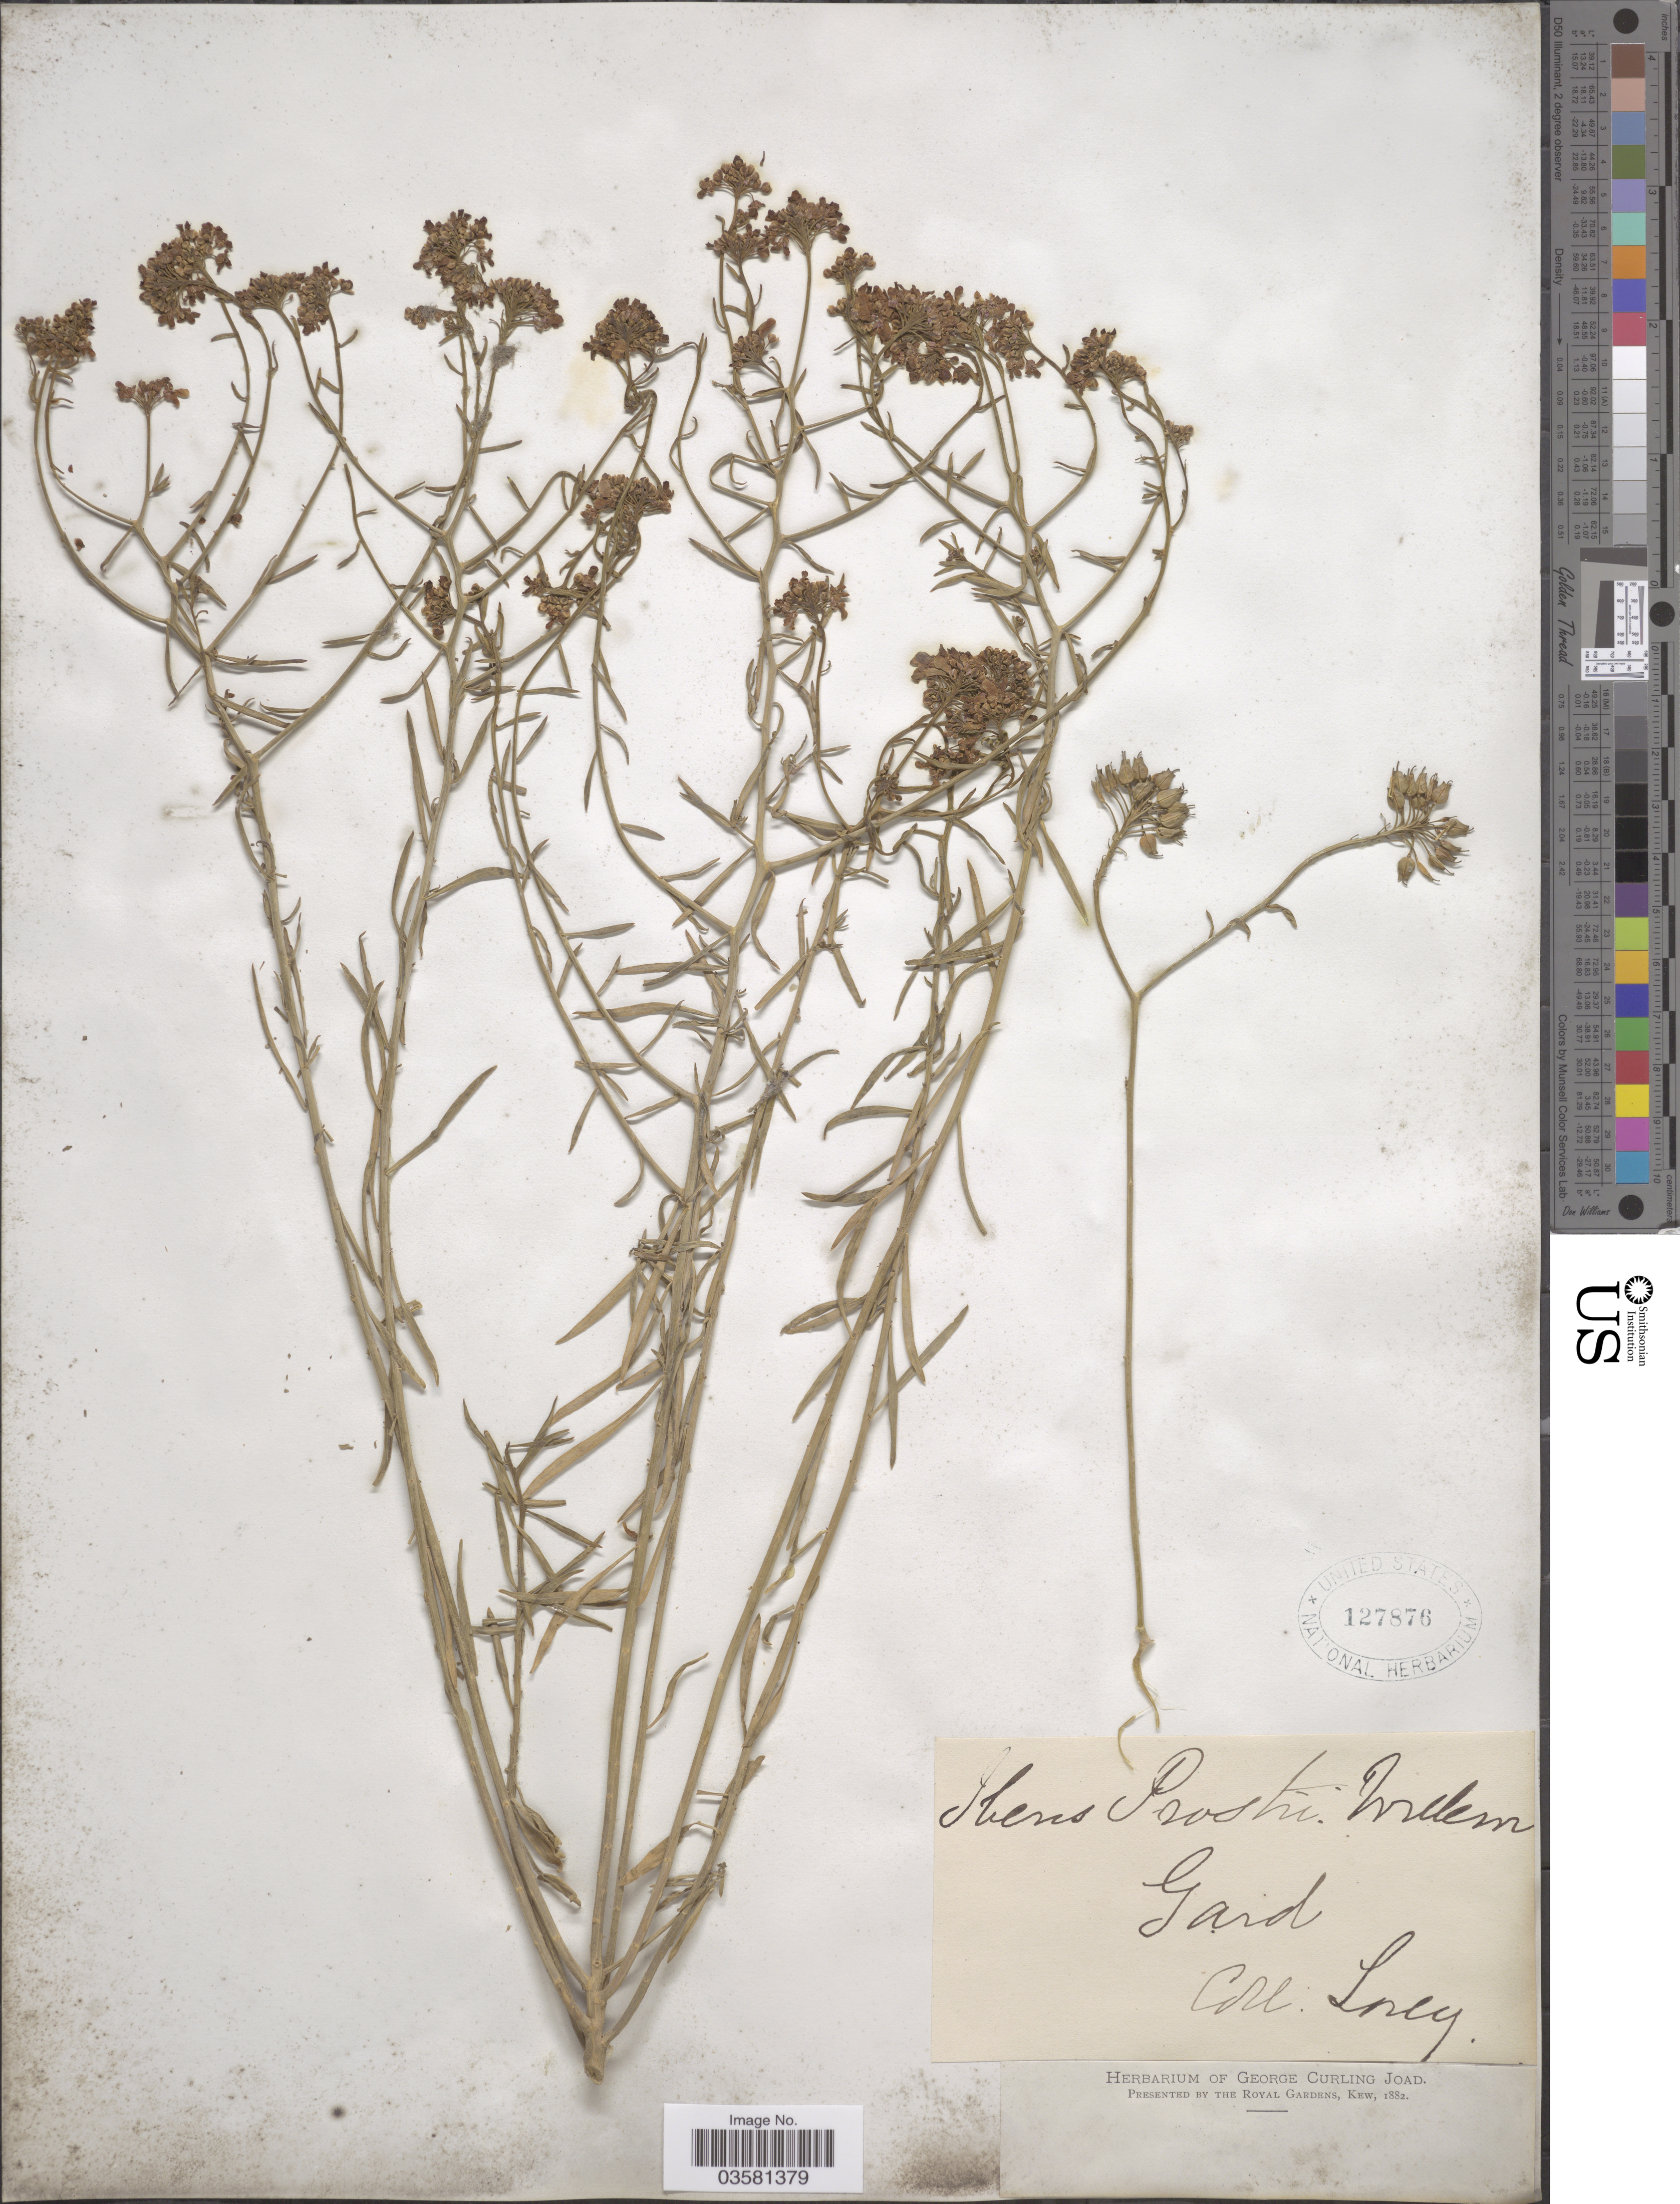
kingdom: Plantae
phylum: Tracheophyta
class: Magnoliopsida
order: Brassicales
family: Brassicaceae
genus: Iberis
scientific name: Iberis prostii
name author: Soy.-Will. ex Godr.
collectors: Lorey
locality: Gard.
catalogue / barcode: US 127876